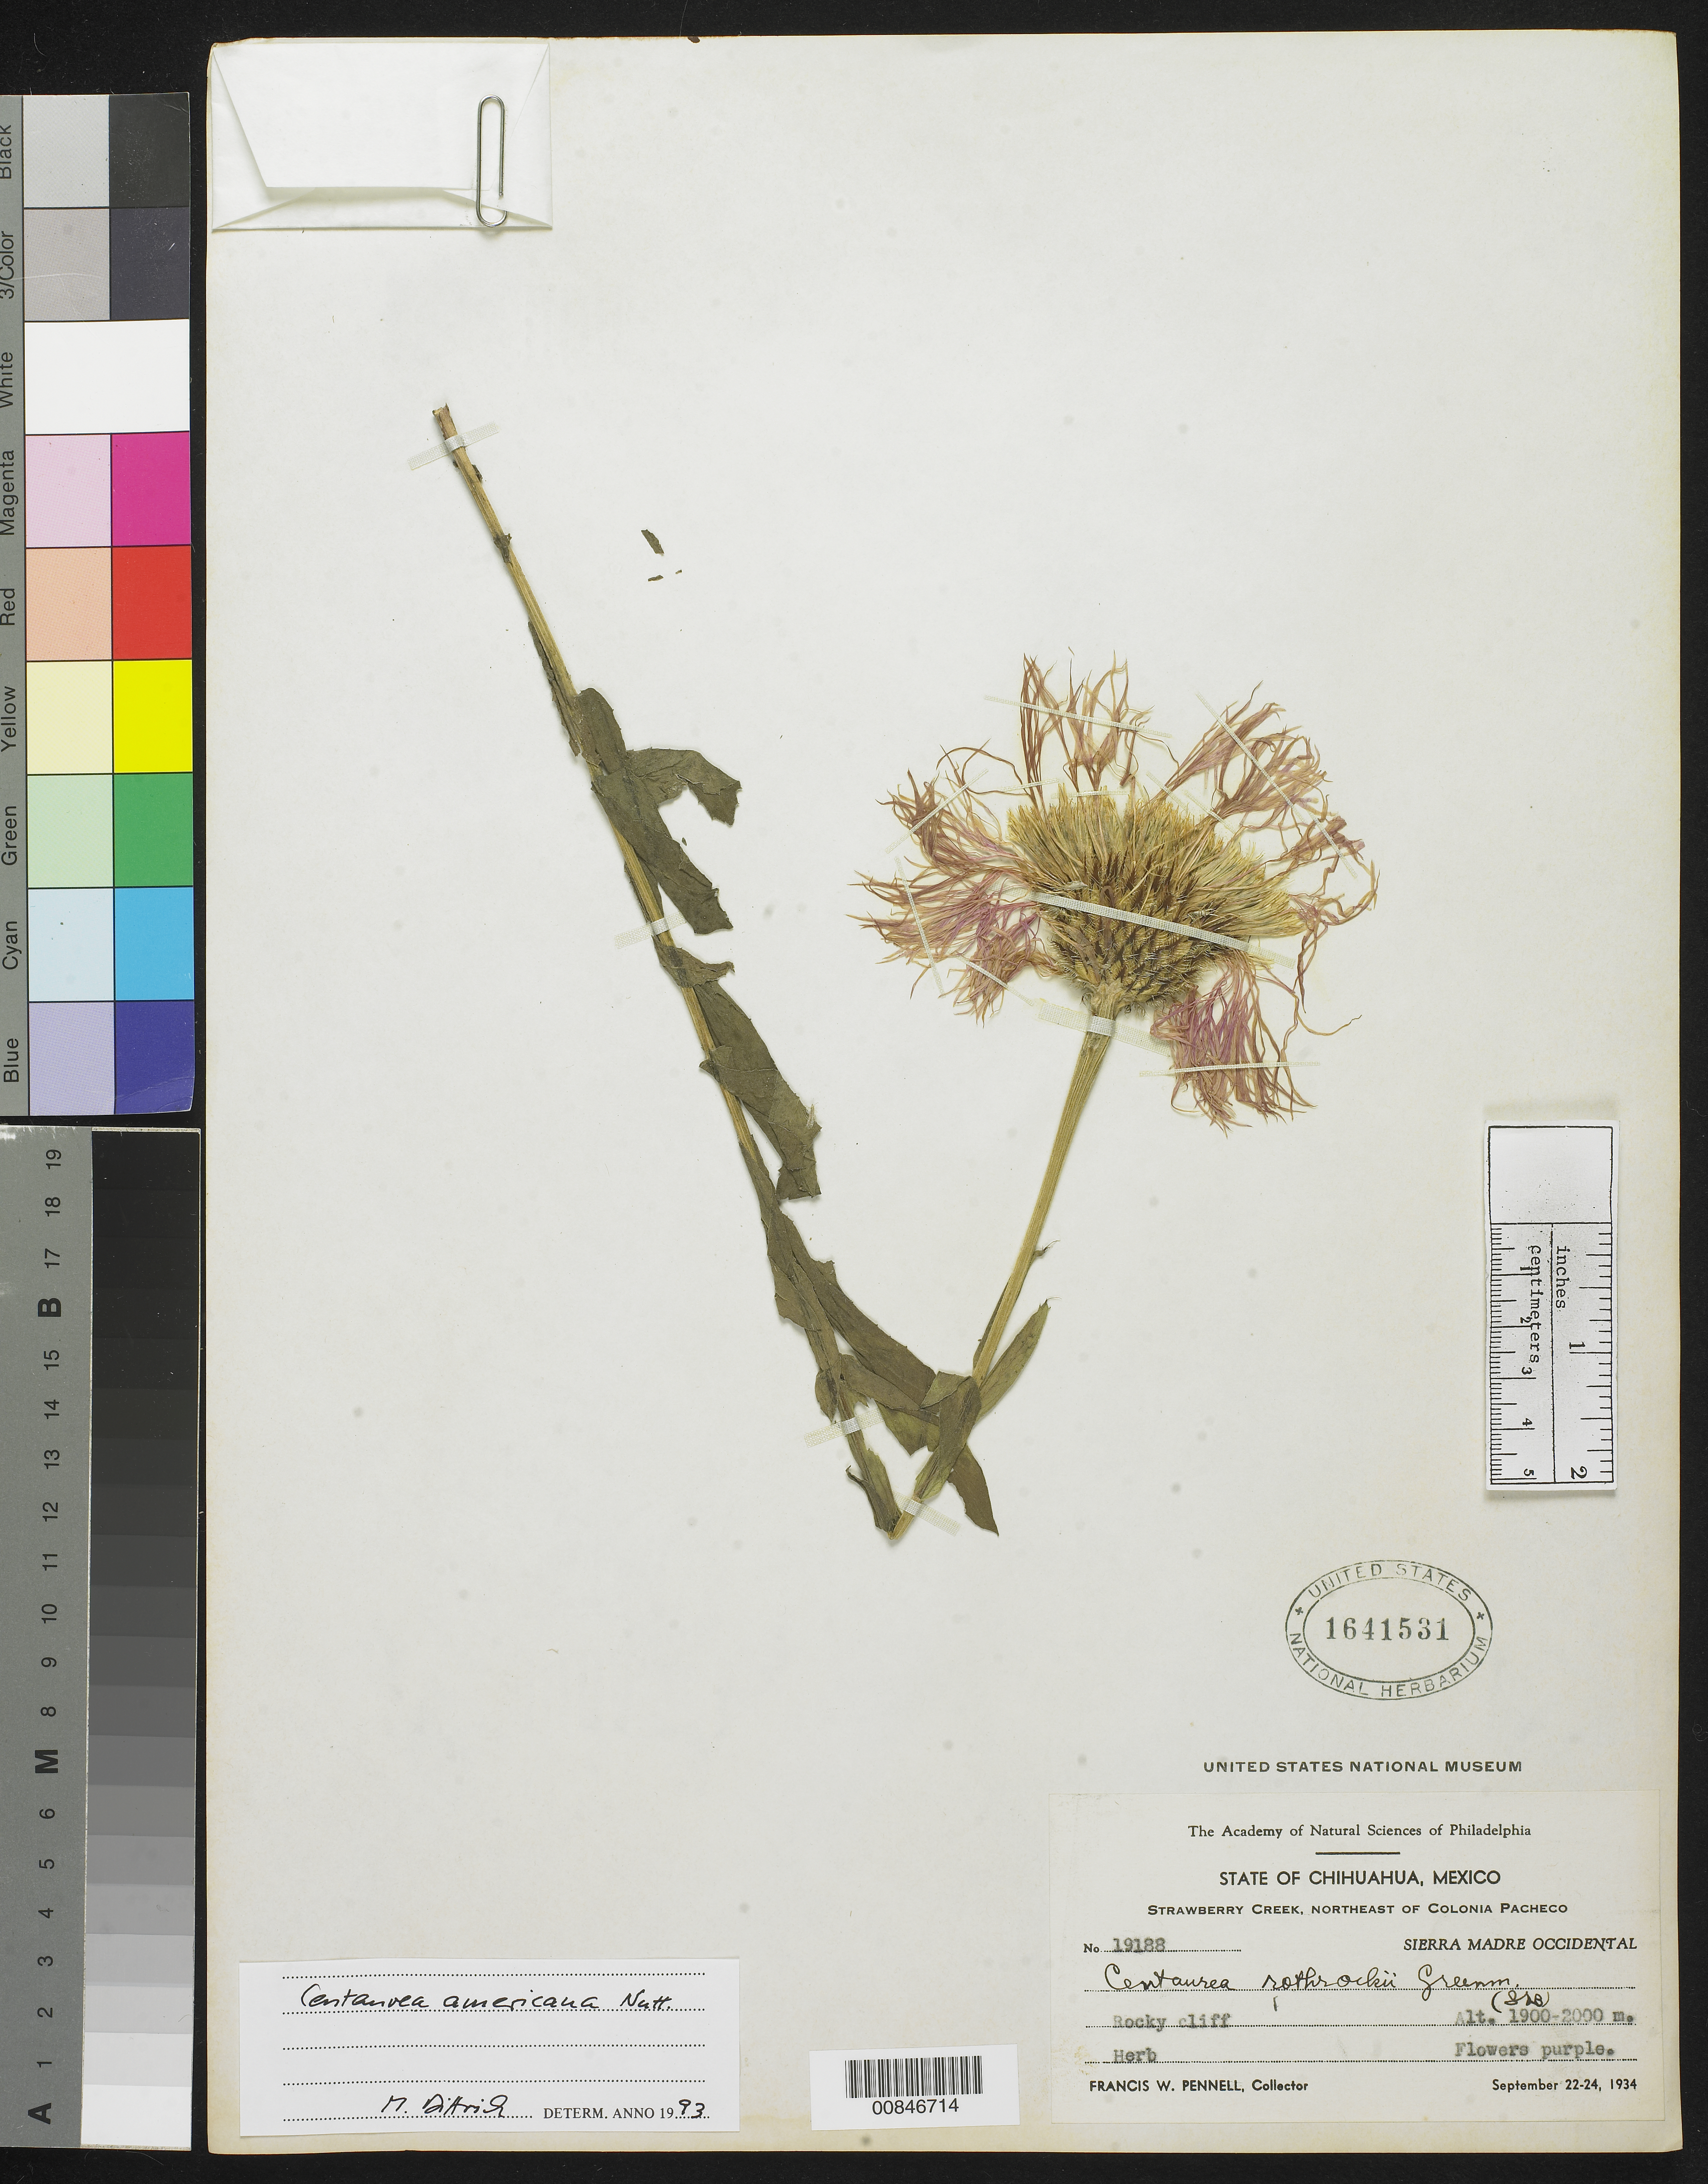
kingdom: Plantae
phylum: Tracheophyta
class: Magnoliopsida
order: Asterales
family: Asteraceae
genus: Plectocephalus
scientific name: Plectocephalus americanus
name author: (Nutt.) D. Don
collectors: F. W. Pennell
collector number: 19188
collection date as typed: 22 Sep 1934 to 24 Sep 1934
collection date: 1934-09-22/1934-09-24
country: Mexico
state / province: Chihuahua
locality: Strawberry Creek, northeast of Colonia Pacheco. Sierra Madre Occidental, Chihuahua.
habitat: Rocky cliff.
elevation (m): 2000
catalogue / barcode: US 1641531